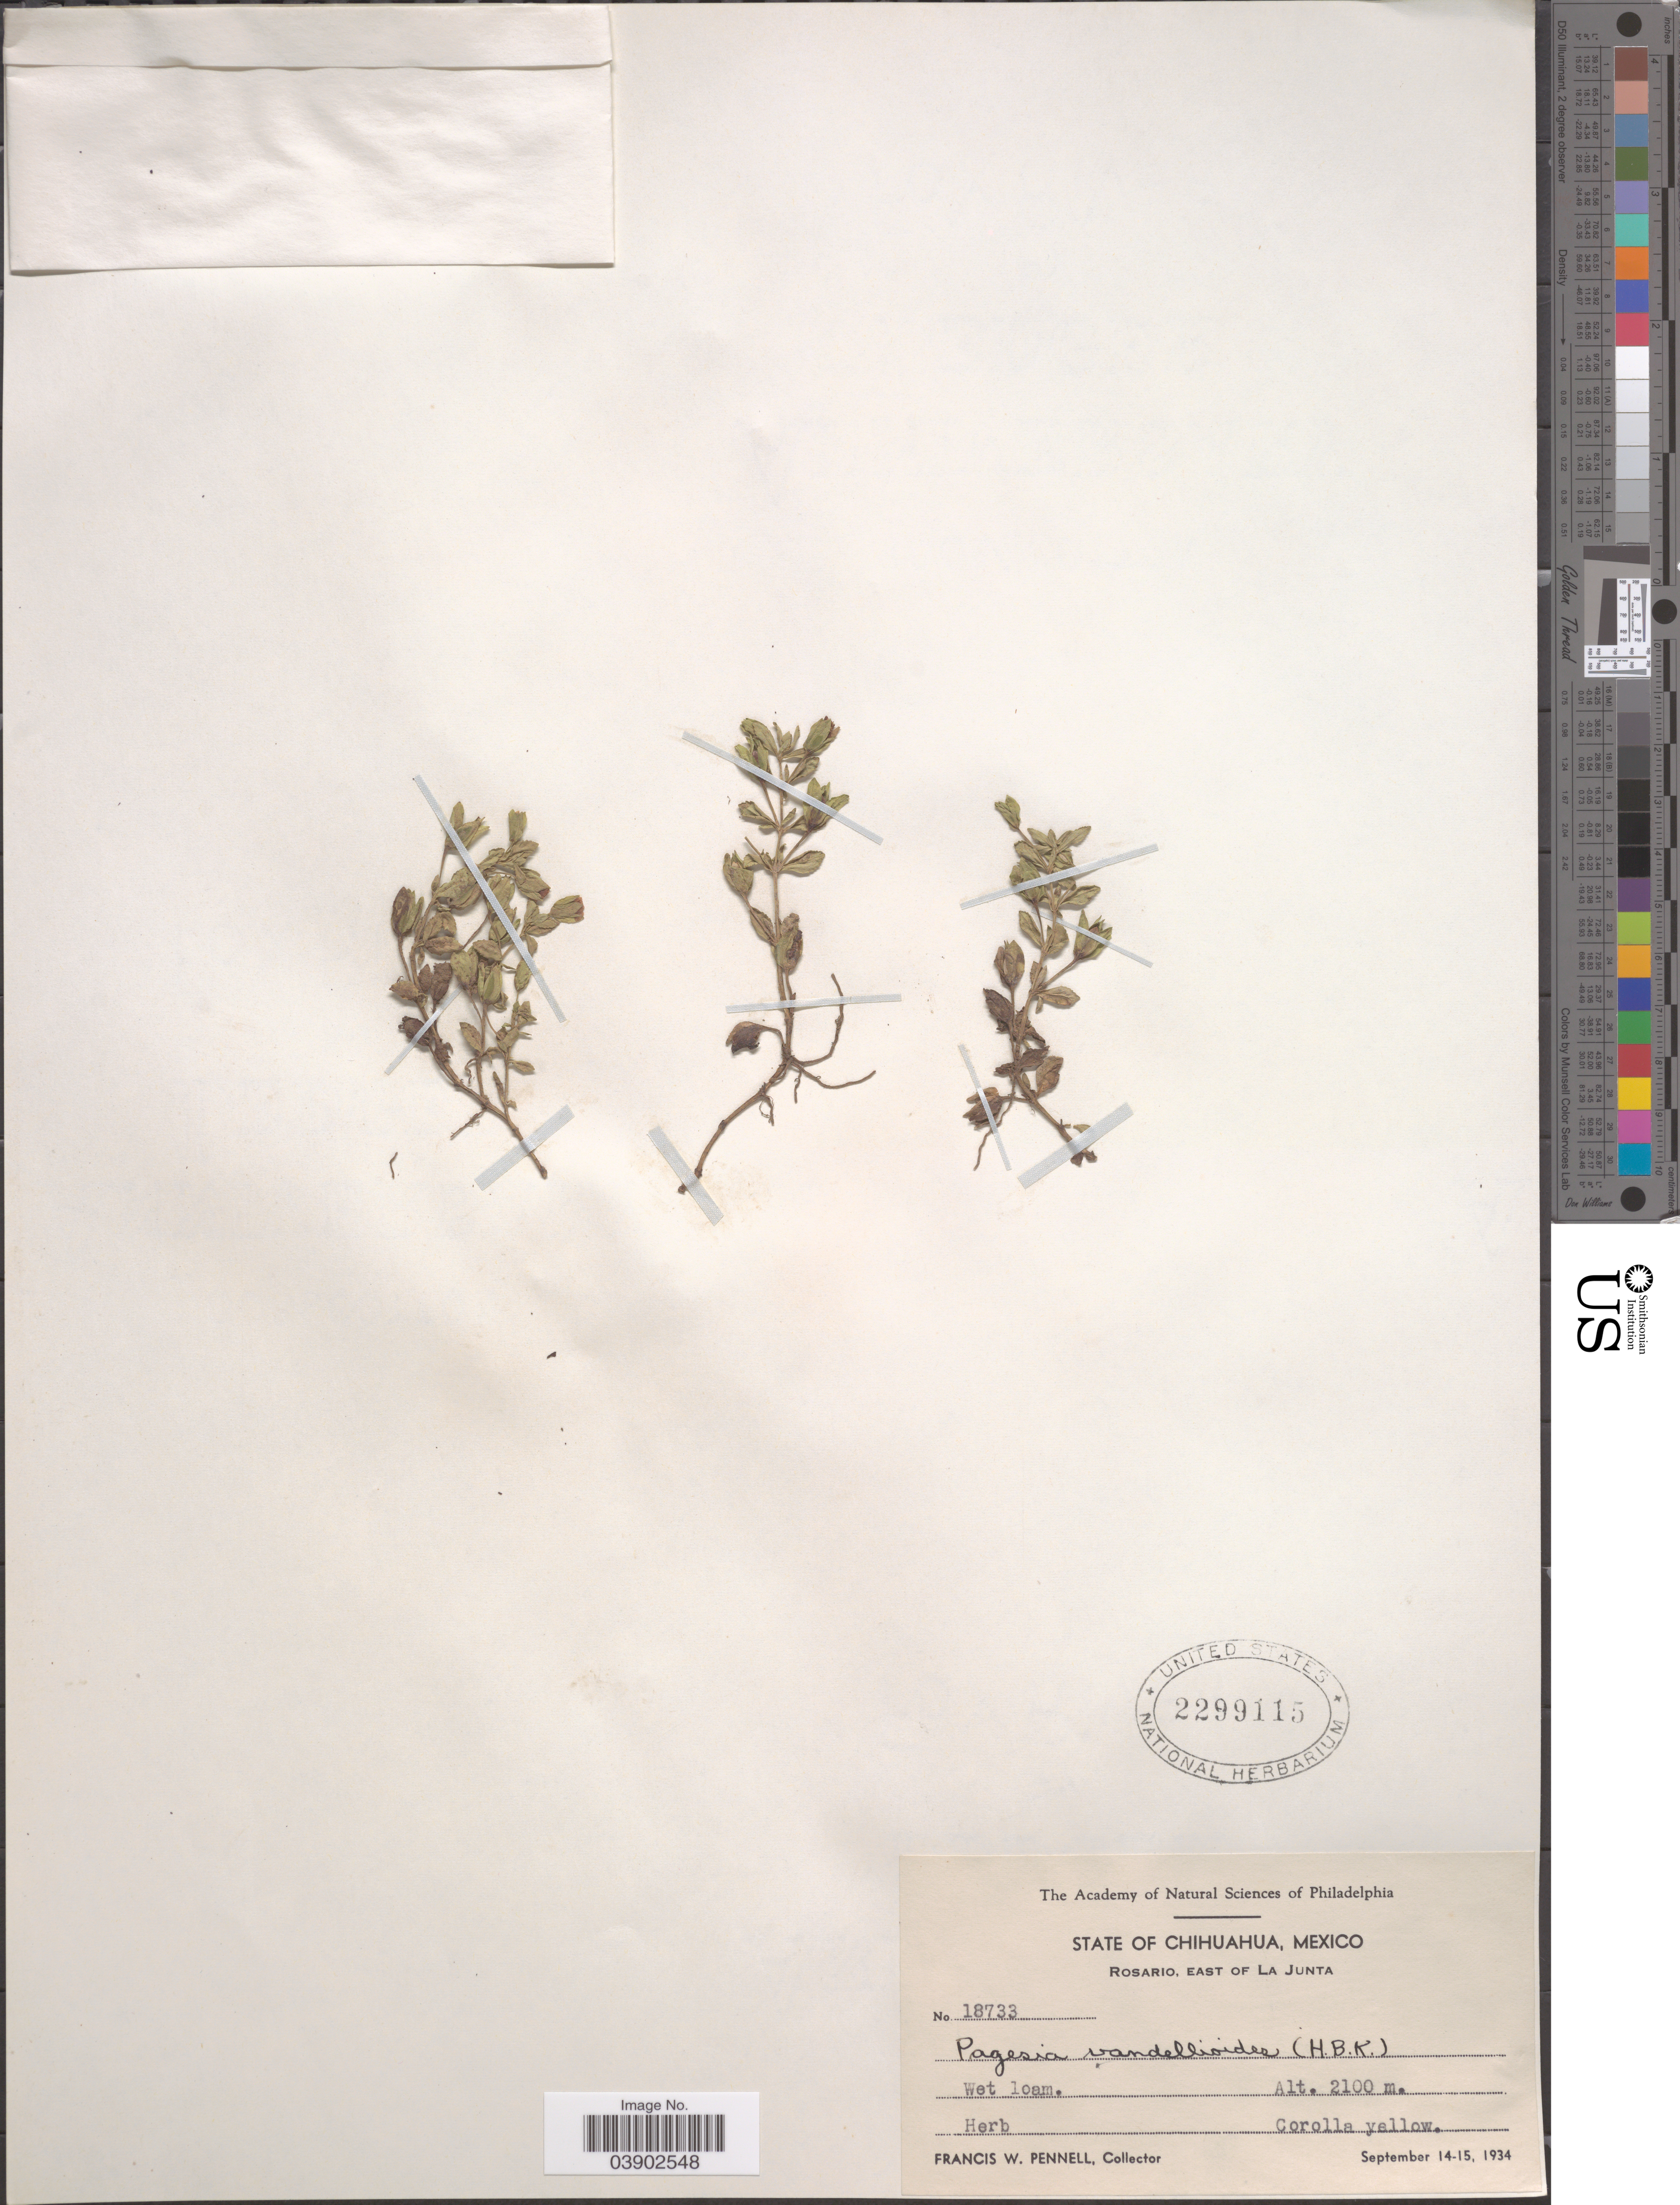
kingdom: Plantae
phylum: Tracheophyta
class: Magnoliopsida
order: Lamiales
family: Plantaginaceae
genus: Mecardonia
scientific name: Mecardonia procumbens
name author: (Mill.) Small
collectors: F. W. Pennell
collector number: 18733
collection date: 1934-09-14/1934-09-15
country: Mexico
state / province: Chihuahua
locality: Rosario, East of La Junta.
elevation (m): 2100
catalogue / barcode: US 2299115